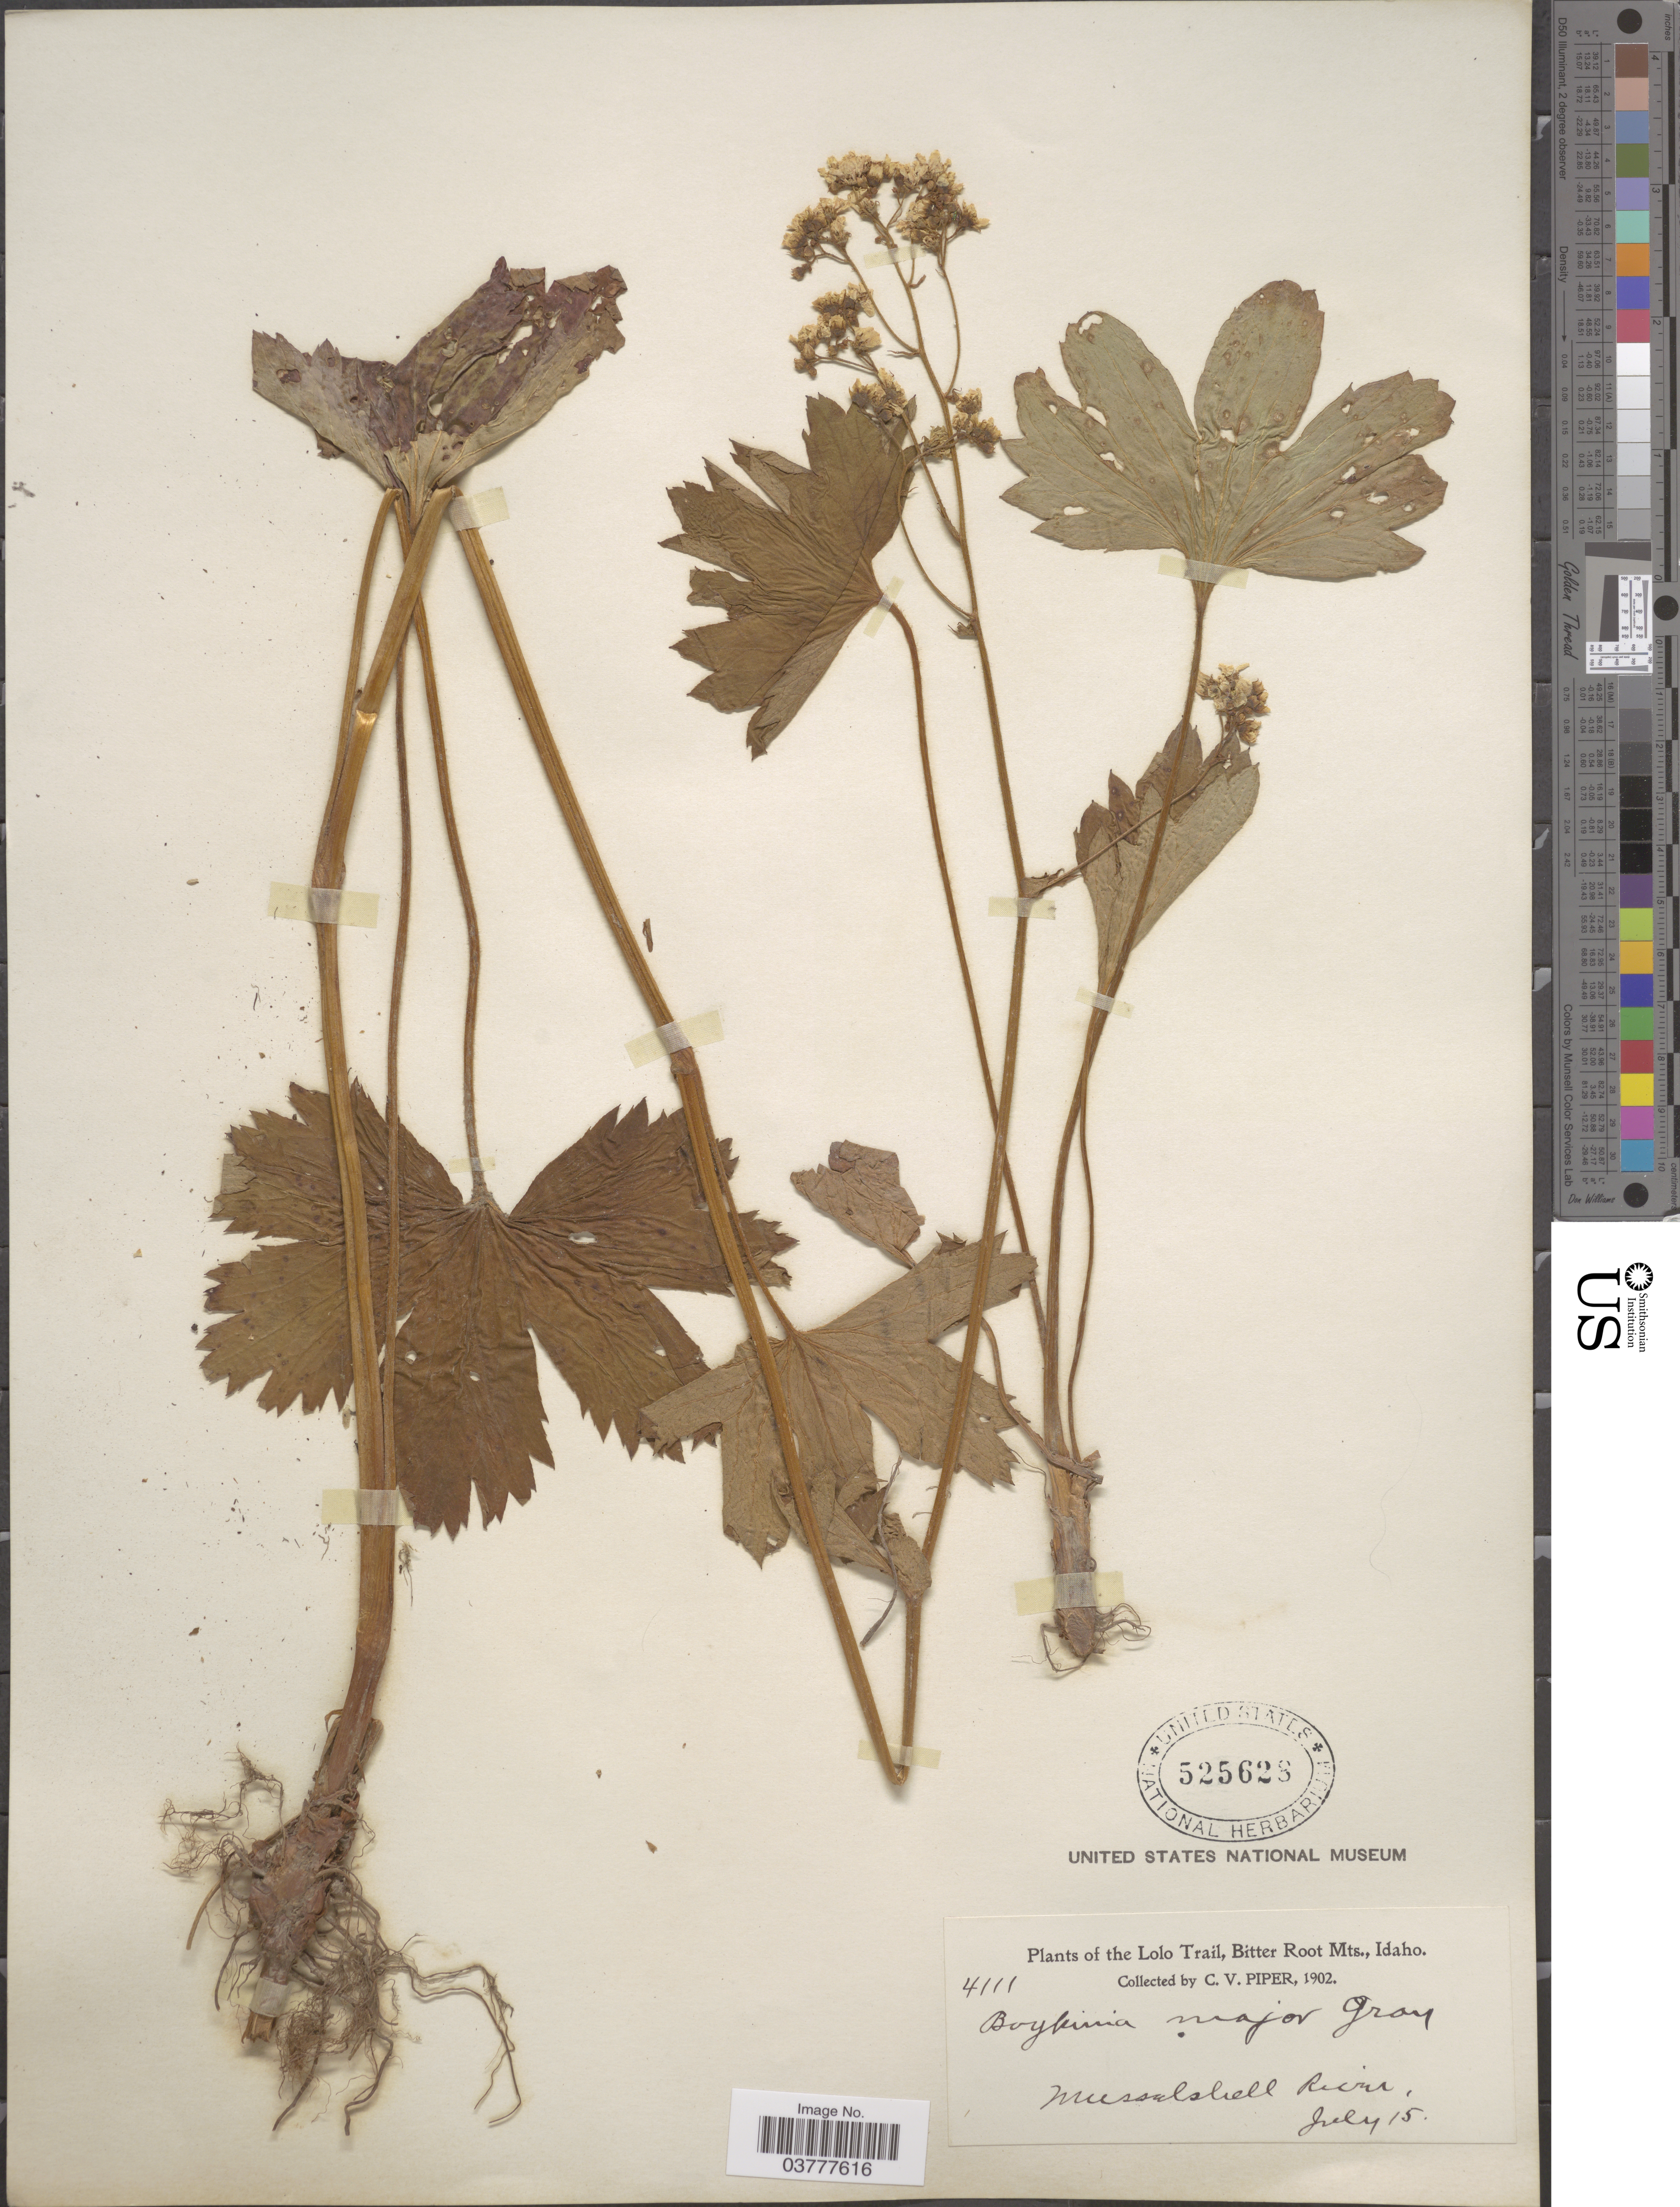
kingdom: Plantae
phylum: Tracheophyta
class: Magnoliopsida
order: Saxifragales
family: Saxifragaceae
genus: Boykinia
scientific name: Boykinia major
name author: A. Gray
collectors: C. V. Piper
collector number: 4111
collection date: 1902-07-15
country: United States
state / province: Idaho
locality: Lolo Trail, Bitter Root Mts. Musselshell River.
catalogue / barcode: US 525628